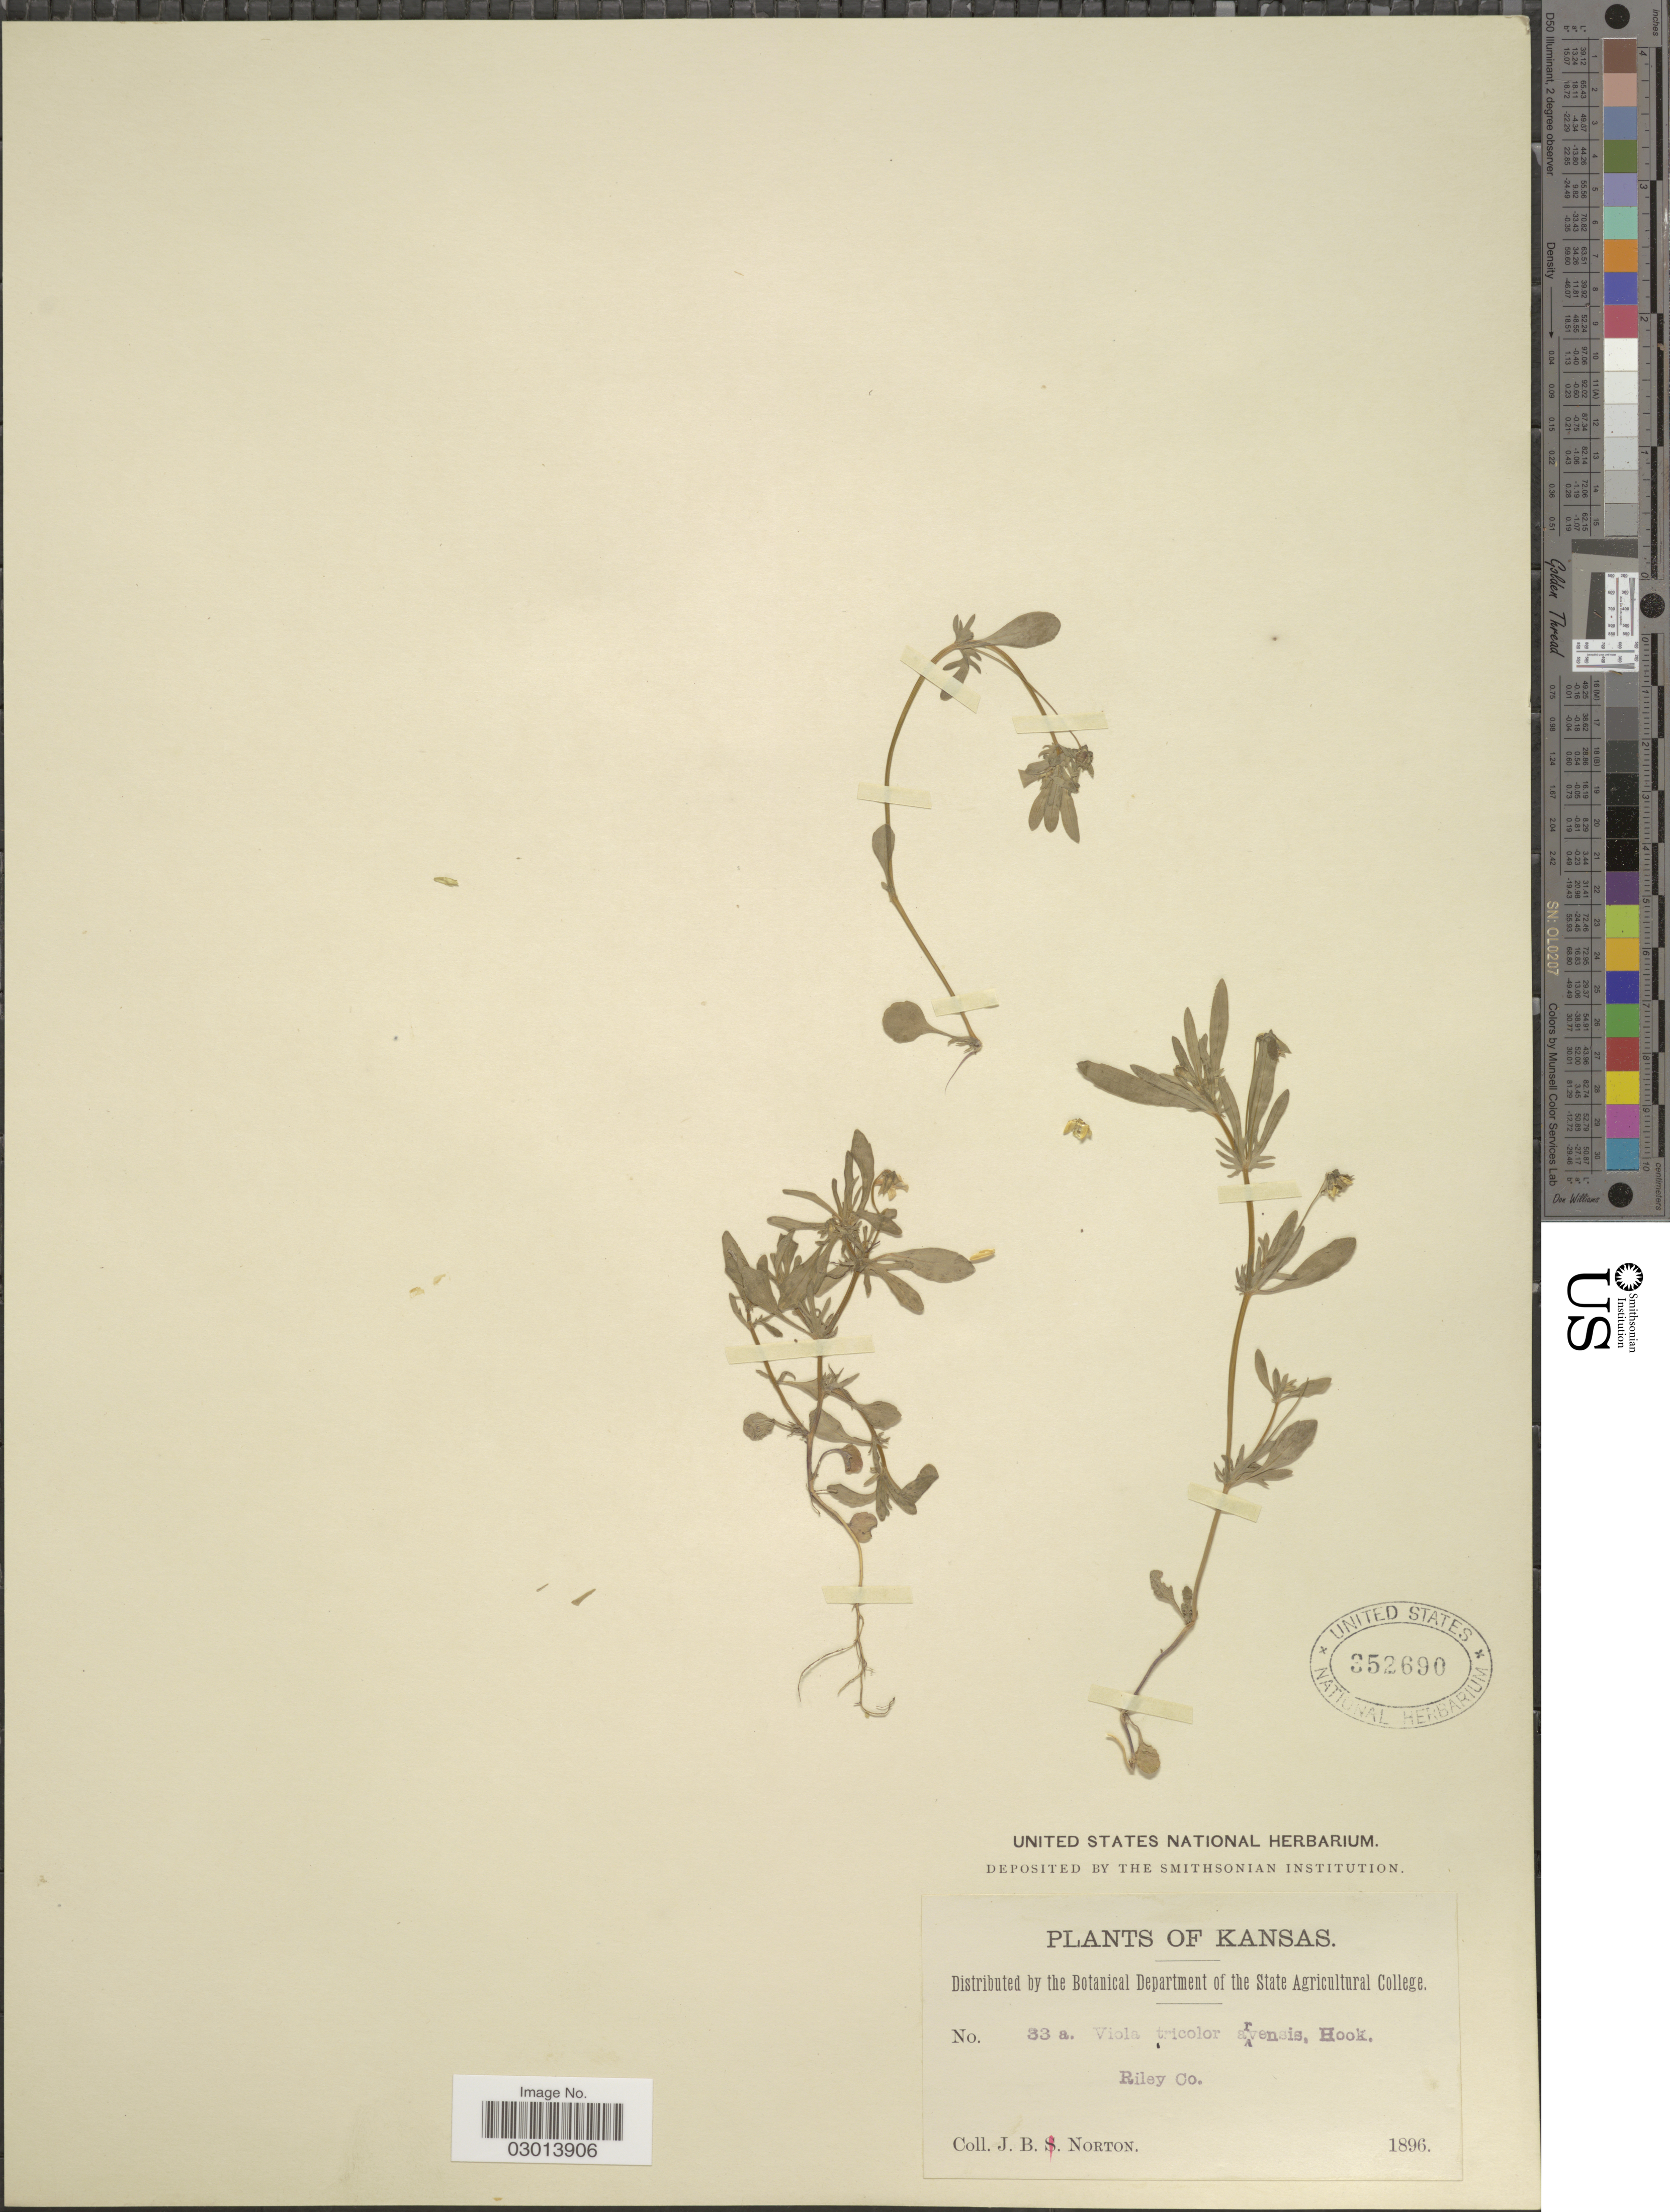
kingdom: Plantae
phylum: Tracheophyta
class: Magnoliopsida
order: Malpighiales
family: Violaceae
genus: Viola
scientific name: Viola rafinesquei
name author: Greene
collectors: J. B. Norton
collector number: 33a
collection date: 1896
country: United States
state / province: Kansas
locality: Riley Co.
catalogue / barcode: US 352690